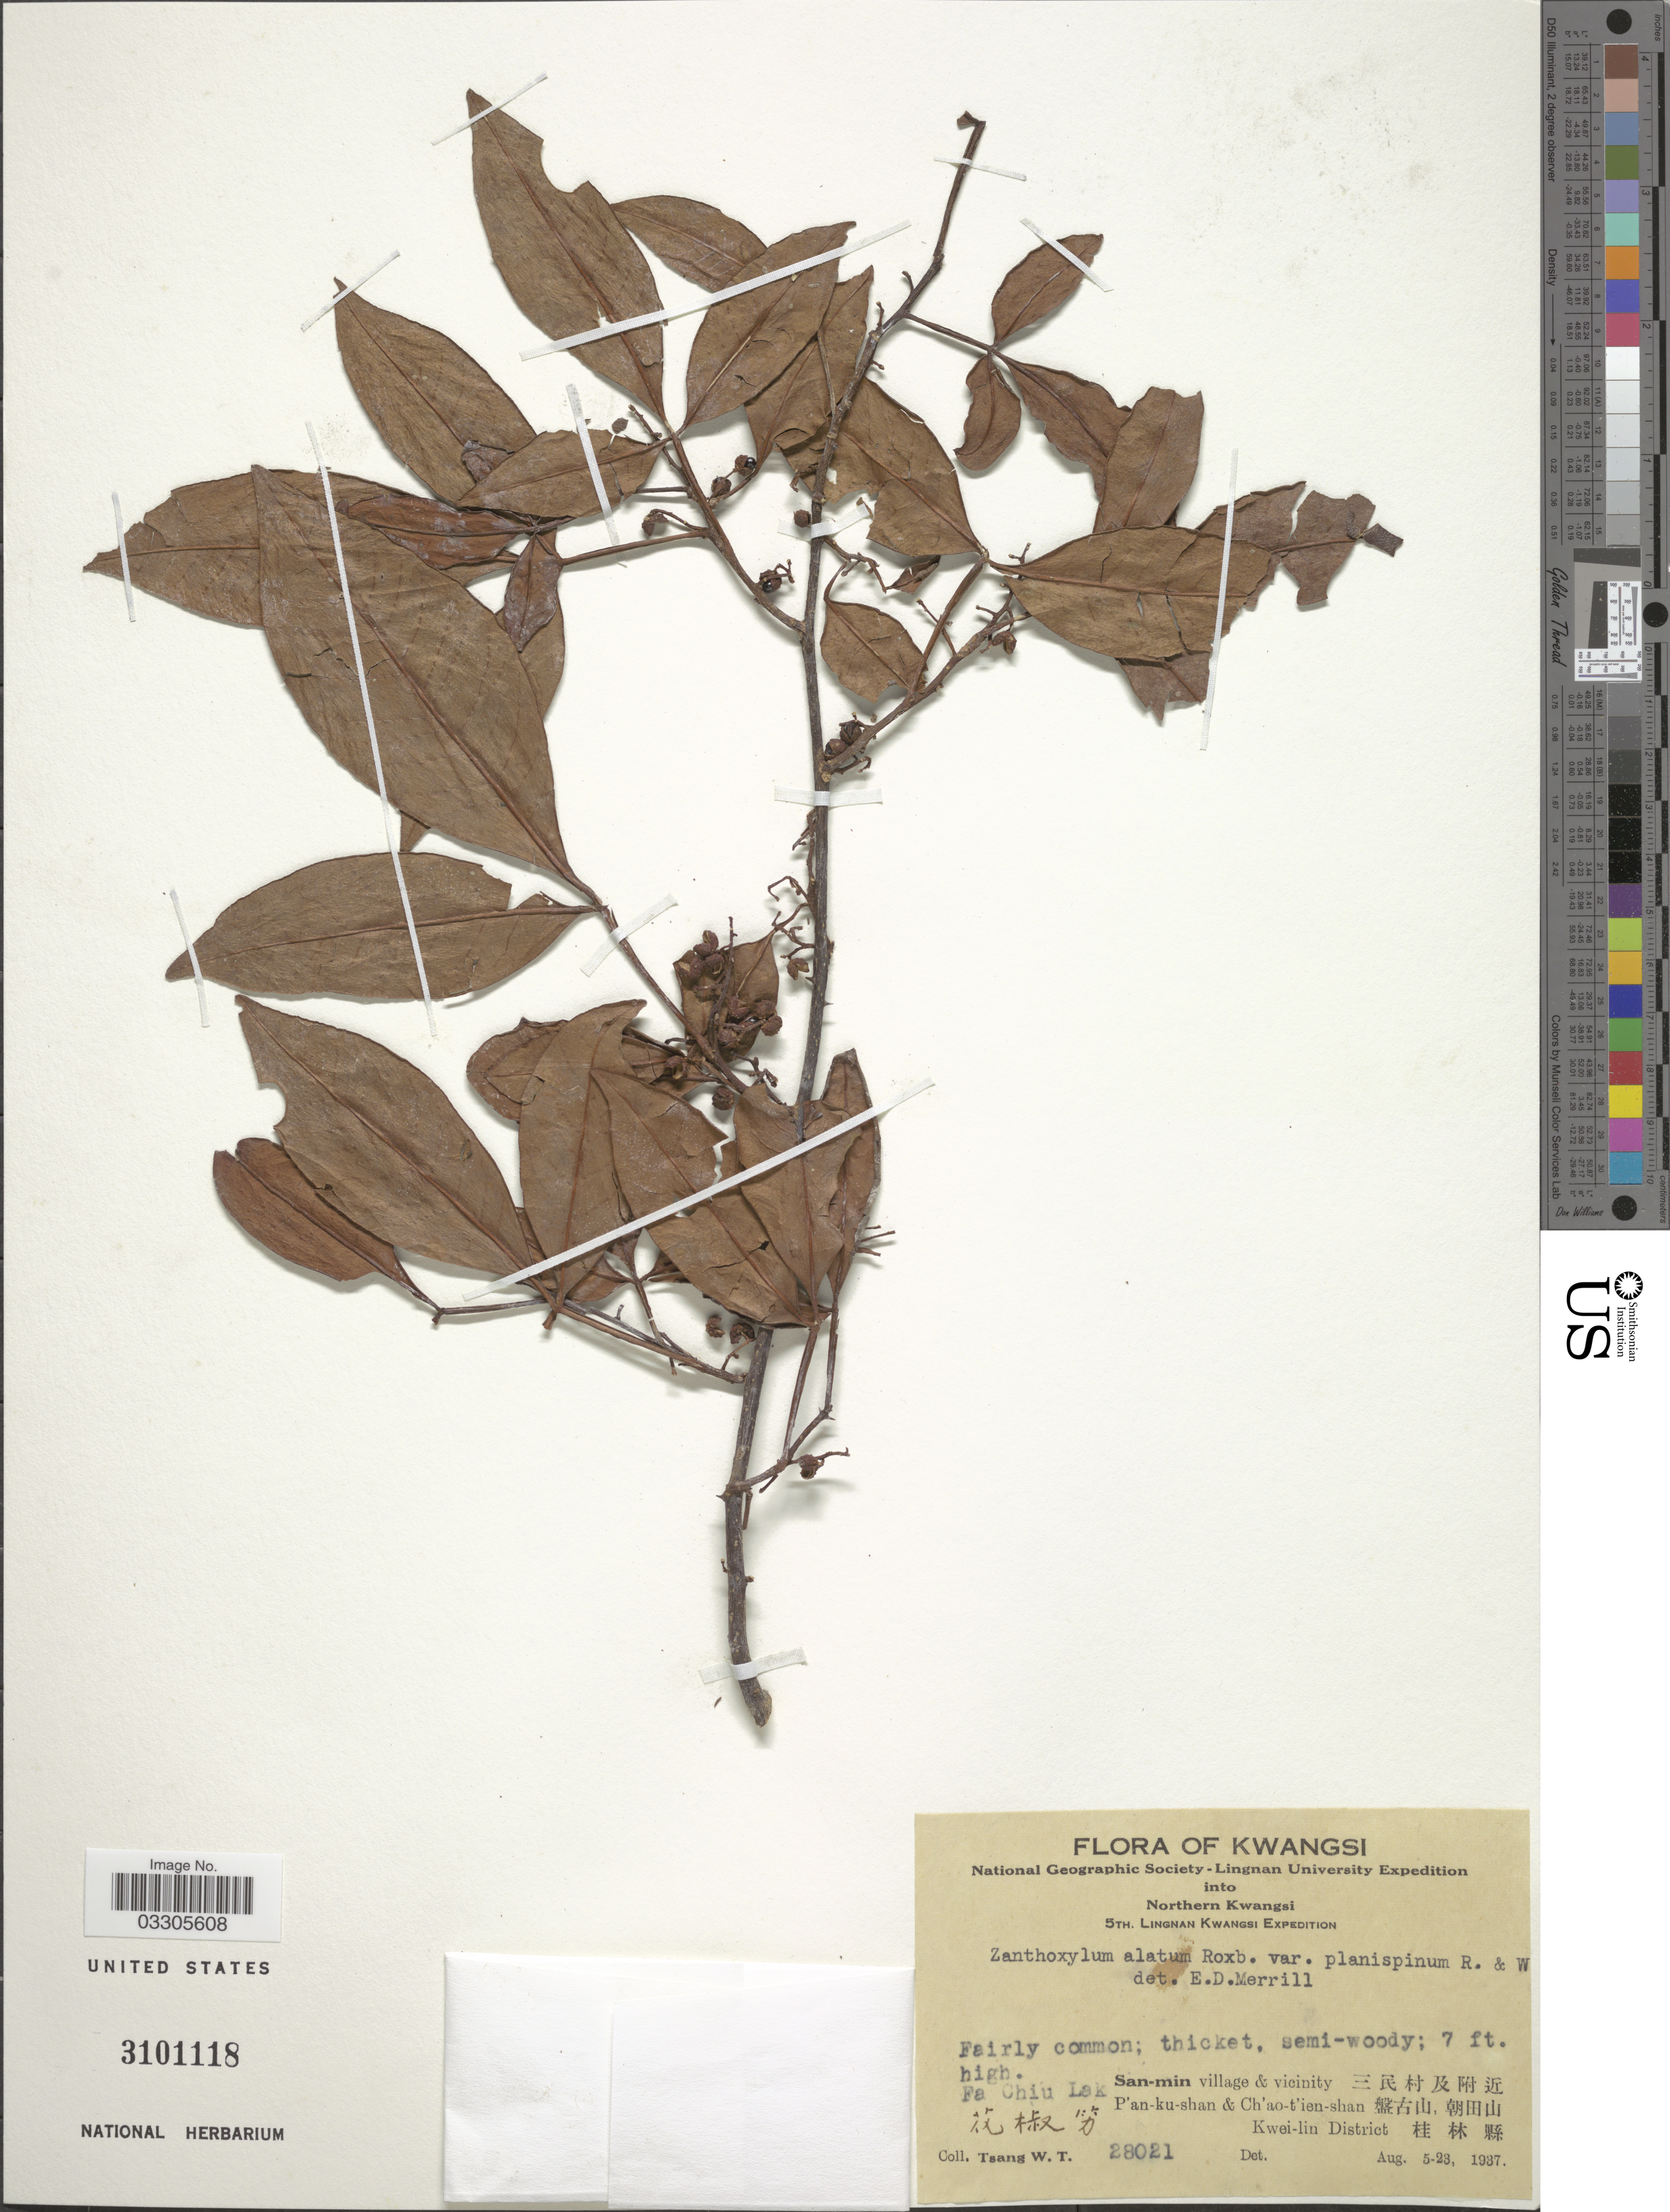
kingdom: Plantae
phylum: Tracheophyta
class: Magnoliopsida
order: Sapindales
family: Rutaceae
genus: Zanthoxylum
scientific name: Zanthoxylum armatum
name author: DC.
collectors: W. T. Tsang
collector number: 28021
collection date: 1937-08-05/1937-08-23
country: China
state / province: Guangxi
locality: Kwangsi, Northern Kwangsi, Fa Chiu Lak X, San-min village & vicinity X, P'an-ku-shan & Ch'ao-t'ien-shan X, Kwei-lin District X.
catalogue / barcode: US 3101118